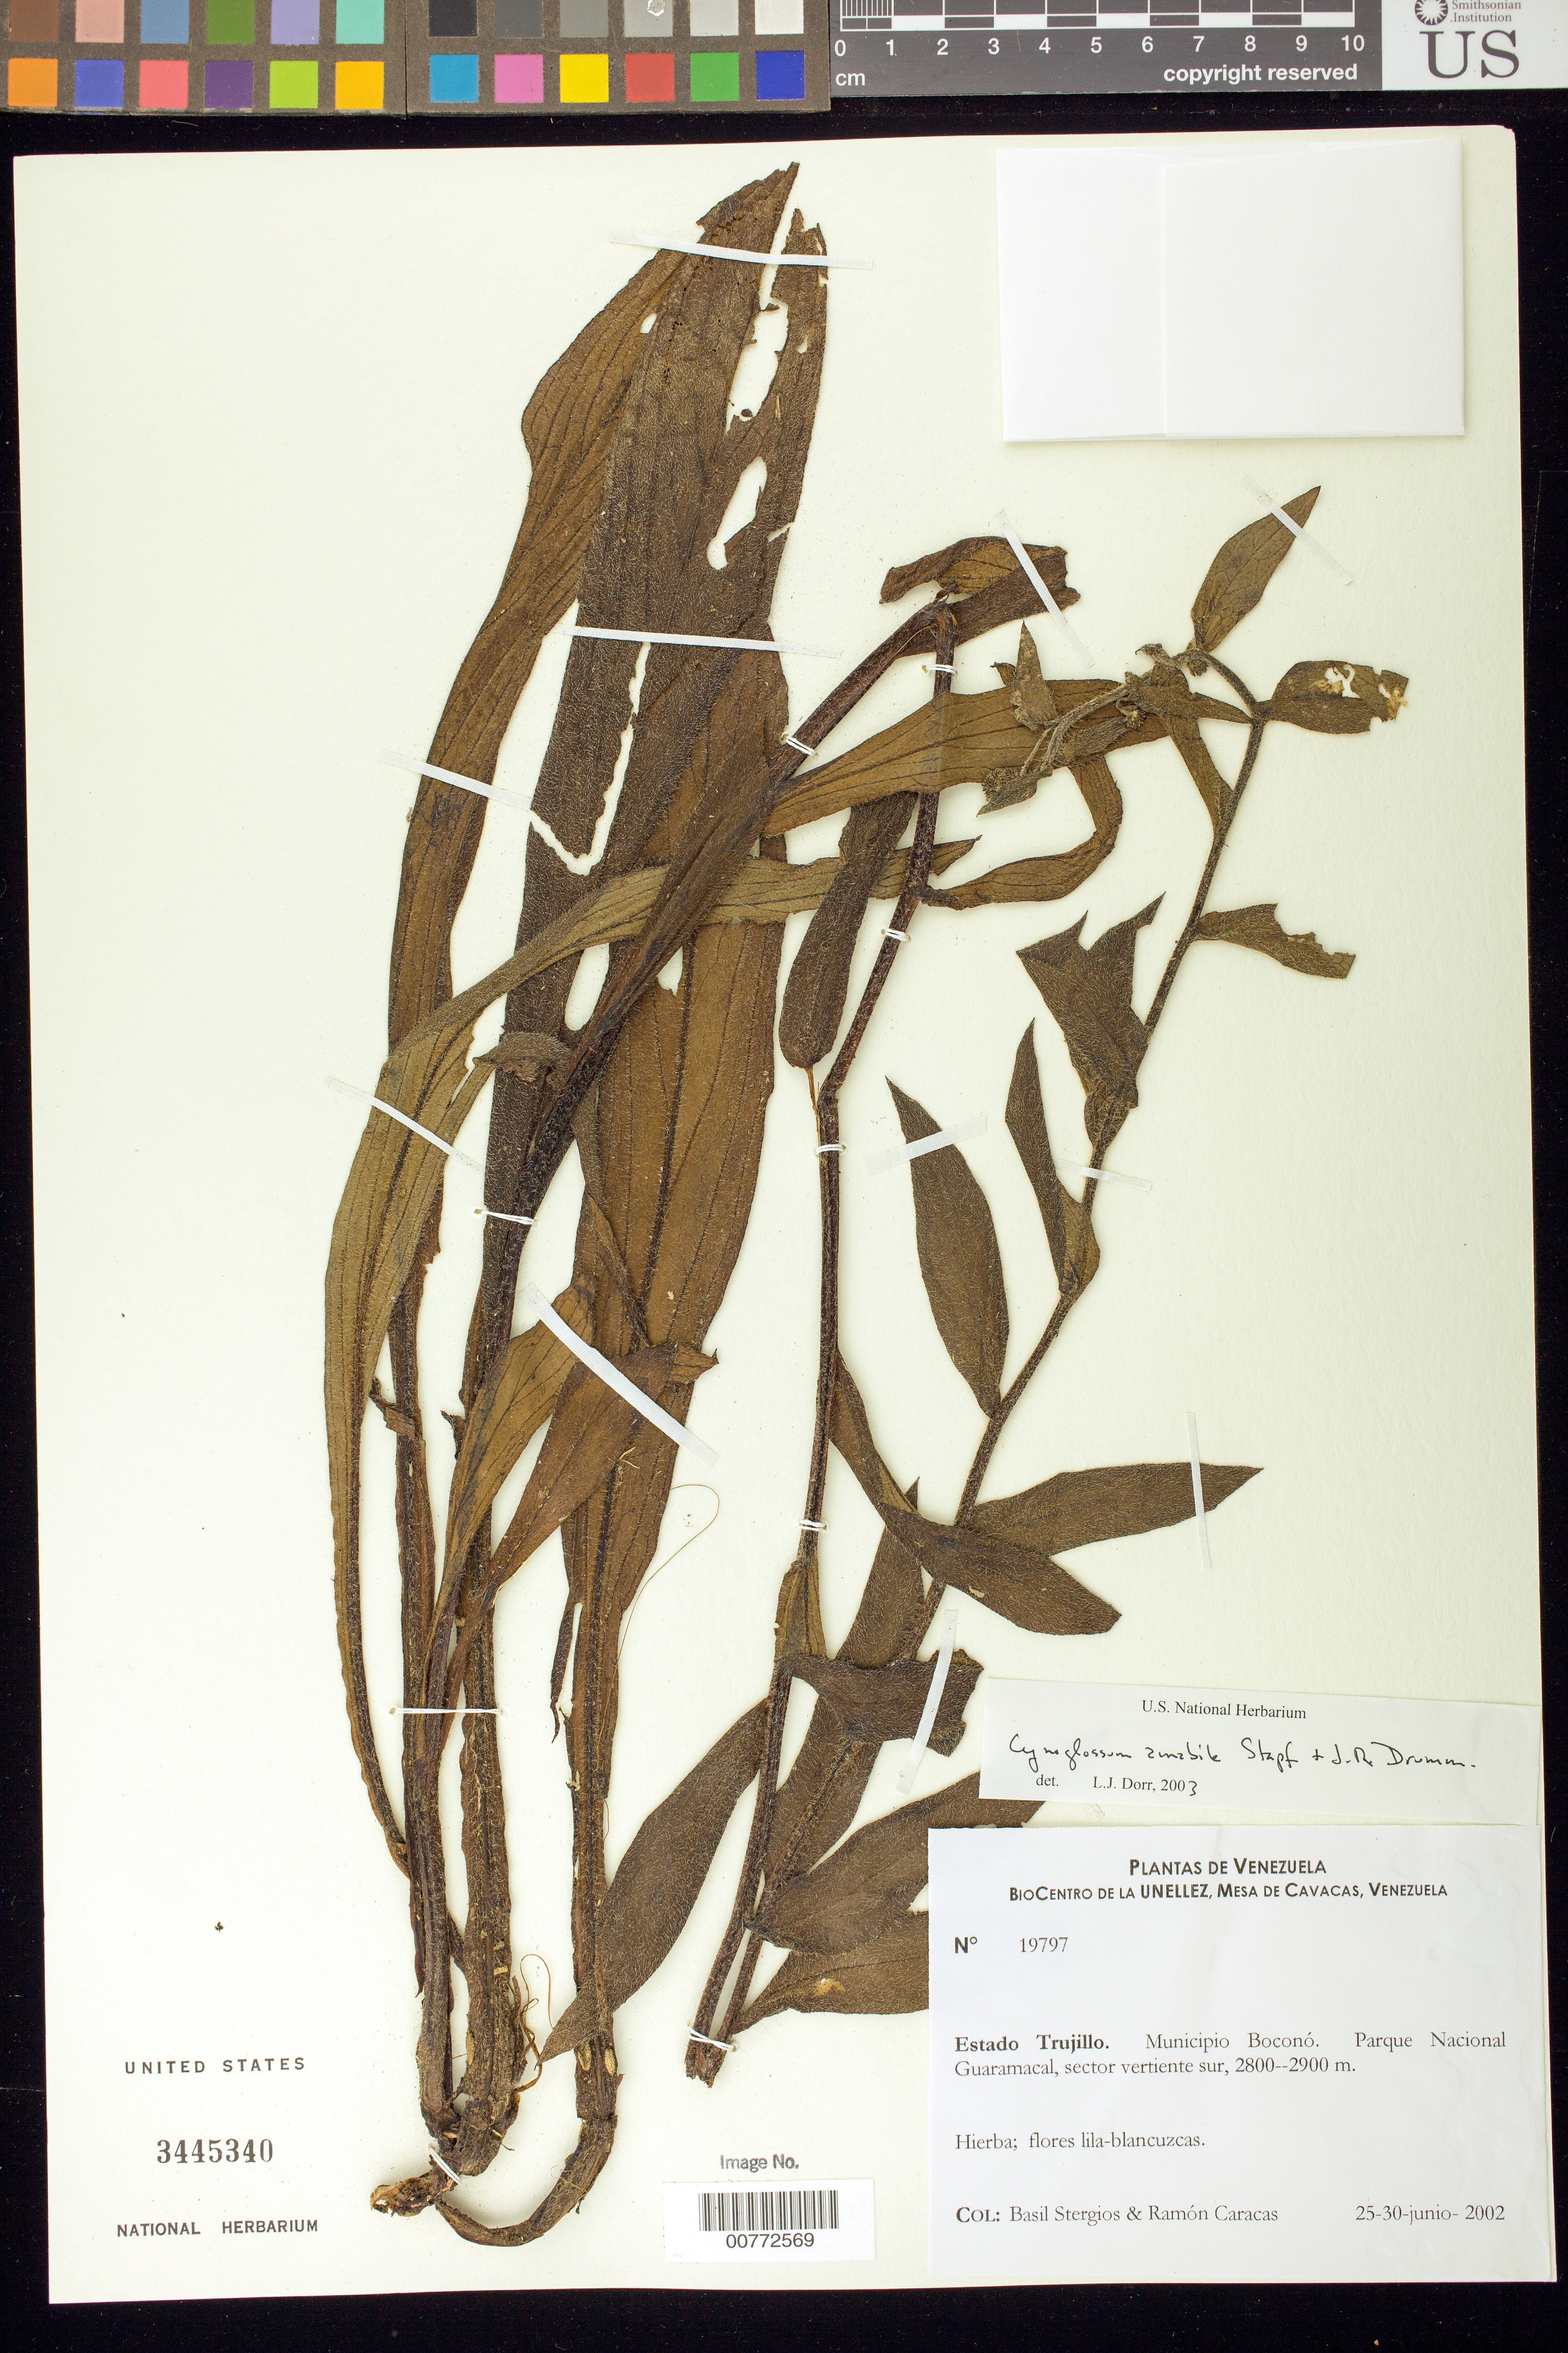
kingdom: Plantae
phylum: Tracheophyta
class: Magnoliopsida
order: Boraginales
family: Boraginaceae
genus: Cynoglossum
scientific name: Cynoglossum amabile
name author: Stapf & J.R. Drumm.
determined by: Dorr, L. J., (BOT), Smithsonian Institution - National Museum of Natural History (UNITED STATES)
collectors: B. G. Stergios & R. Caracas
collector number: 19797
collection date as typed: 25 Jun 2002 to 30 Jun 2002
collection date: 2002-06-25/2002-06-30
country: Venezuela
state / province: Trujillo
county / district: Boconó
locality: Parque Nacional Guaramacal, vertiente sur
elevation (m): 2800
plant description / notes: PORT, US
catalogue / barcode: US 3445340